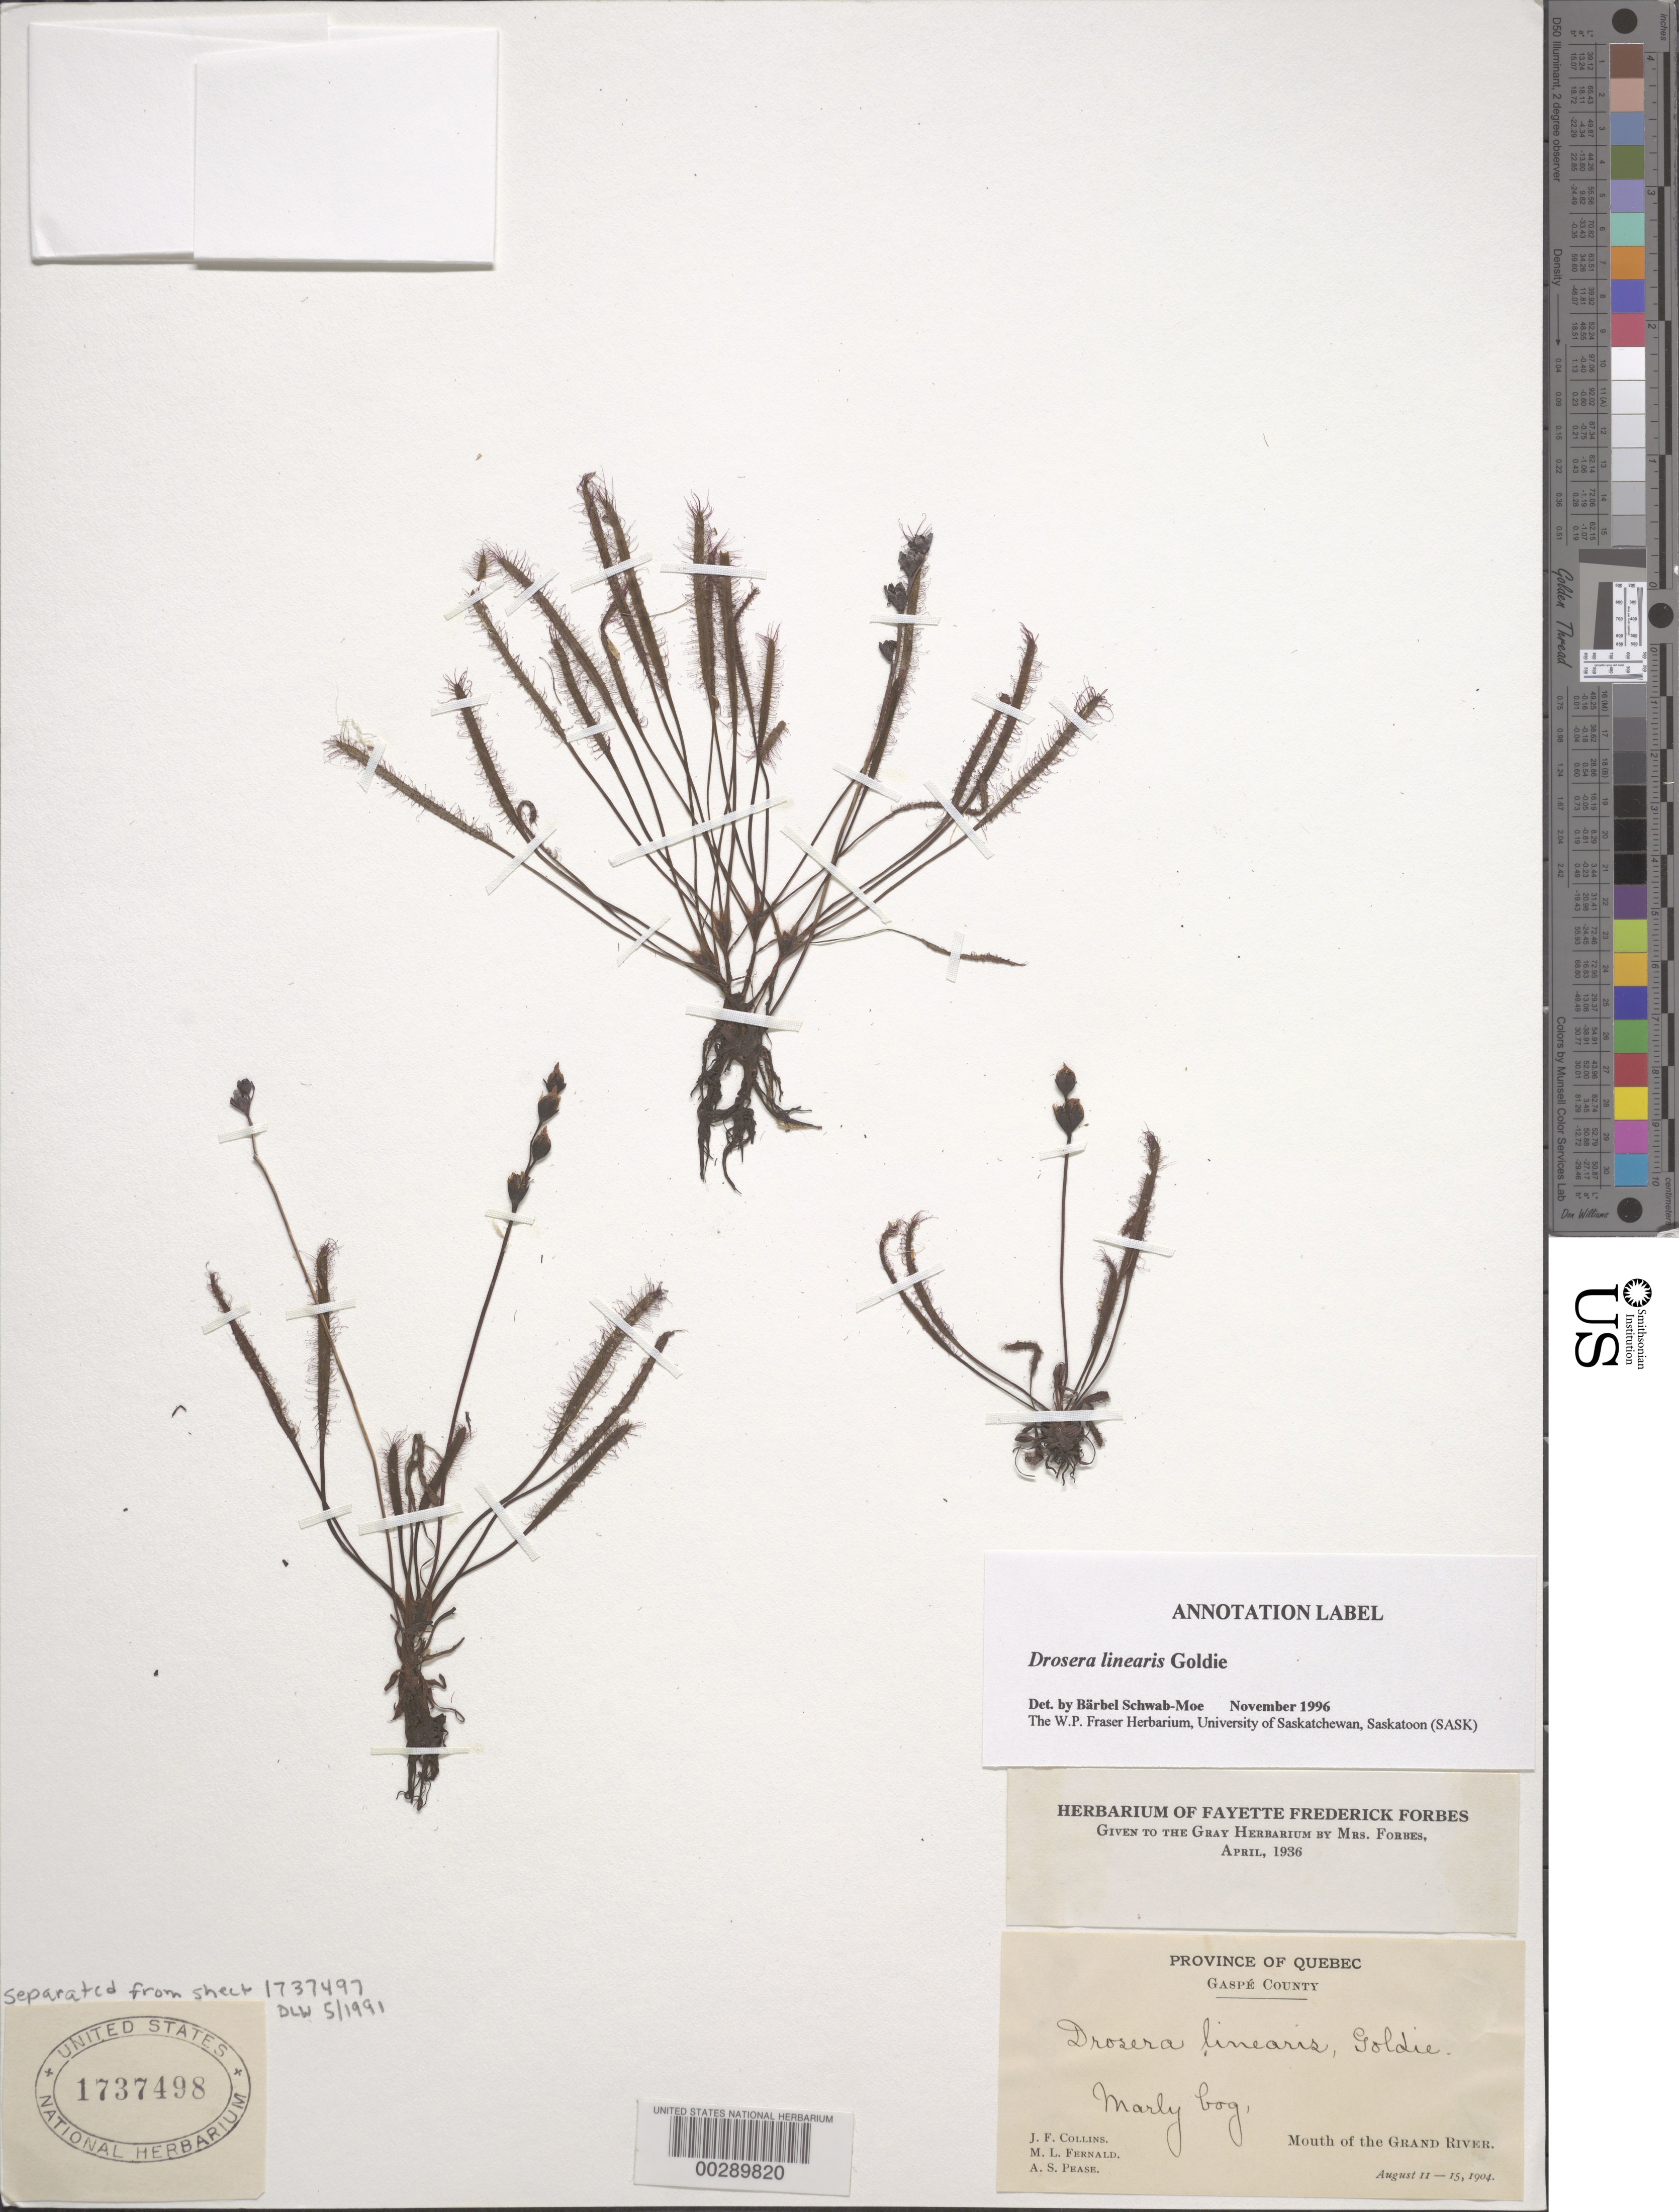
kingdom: Plantae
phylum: Tracheophyta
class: Magnoliopsida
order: Caryophyllales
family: Droseraceae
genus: Drosera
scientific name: Drosera linearis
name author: Goldie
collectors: J. Collins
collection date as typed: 11 Aug 1904 to 15 Aug 1904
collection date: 1904-08-11/1904-08-15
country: Canada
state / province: Quebec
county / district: Le Rocher-percé ?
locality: Gaspe co., mouth of the grand river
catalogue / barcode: US 1737498